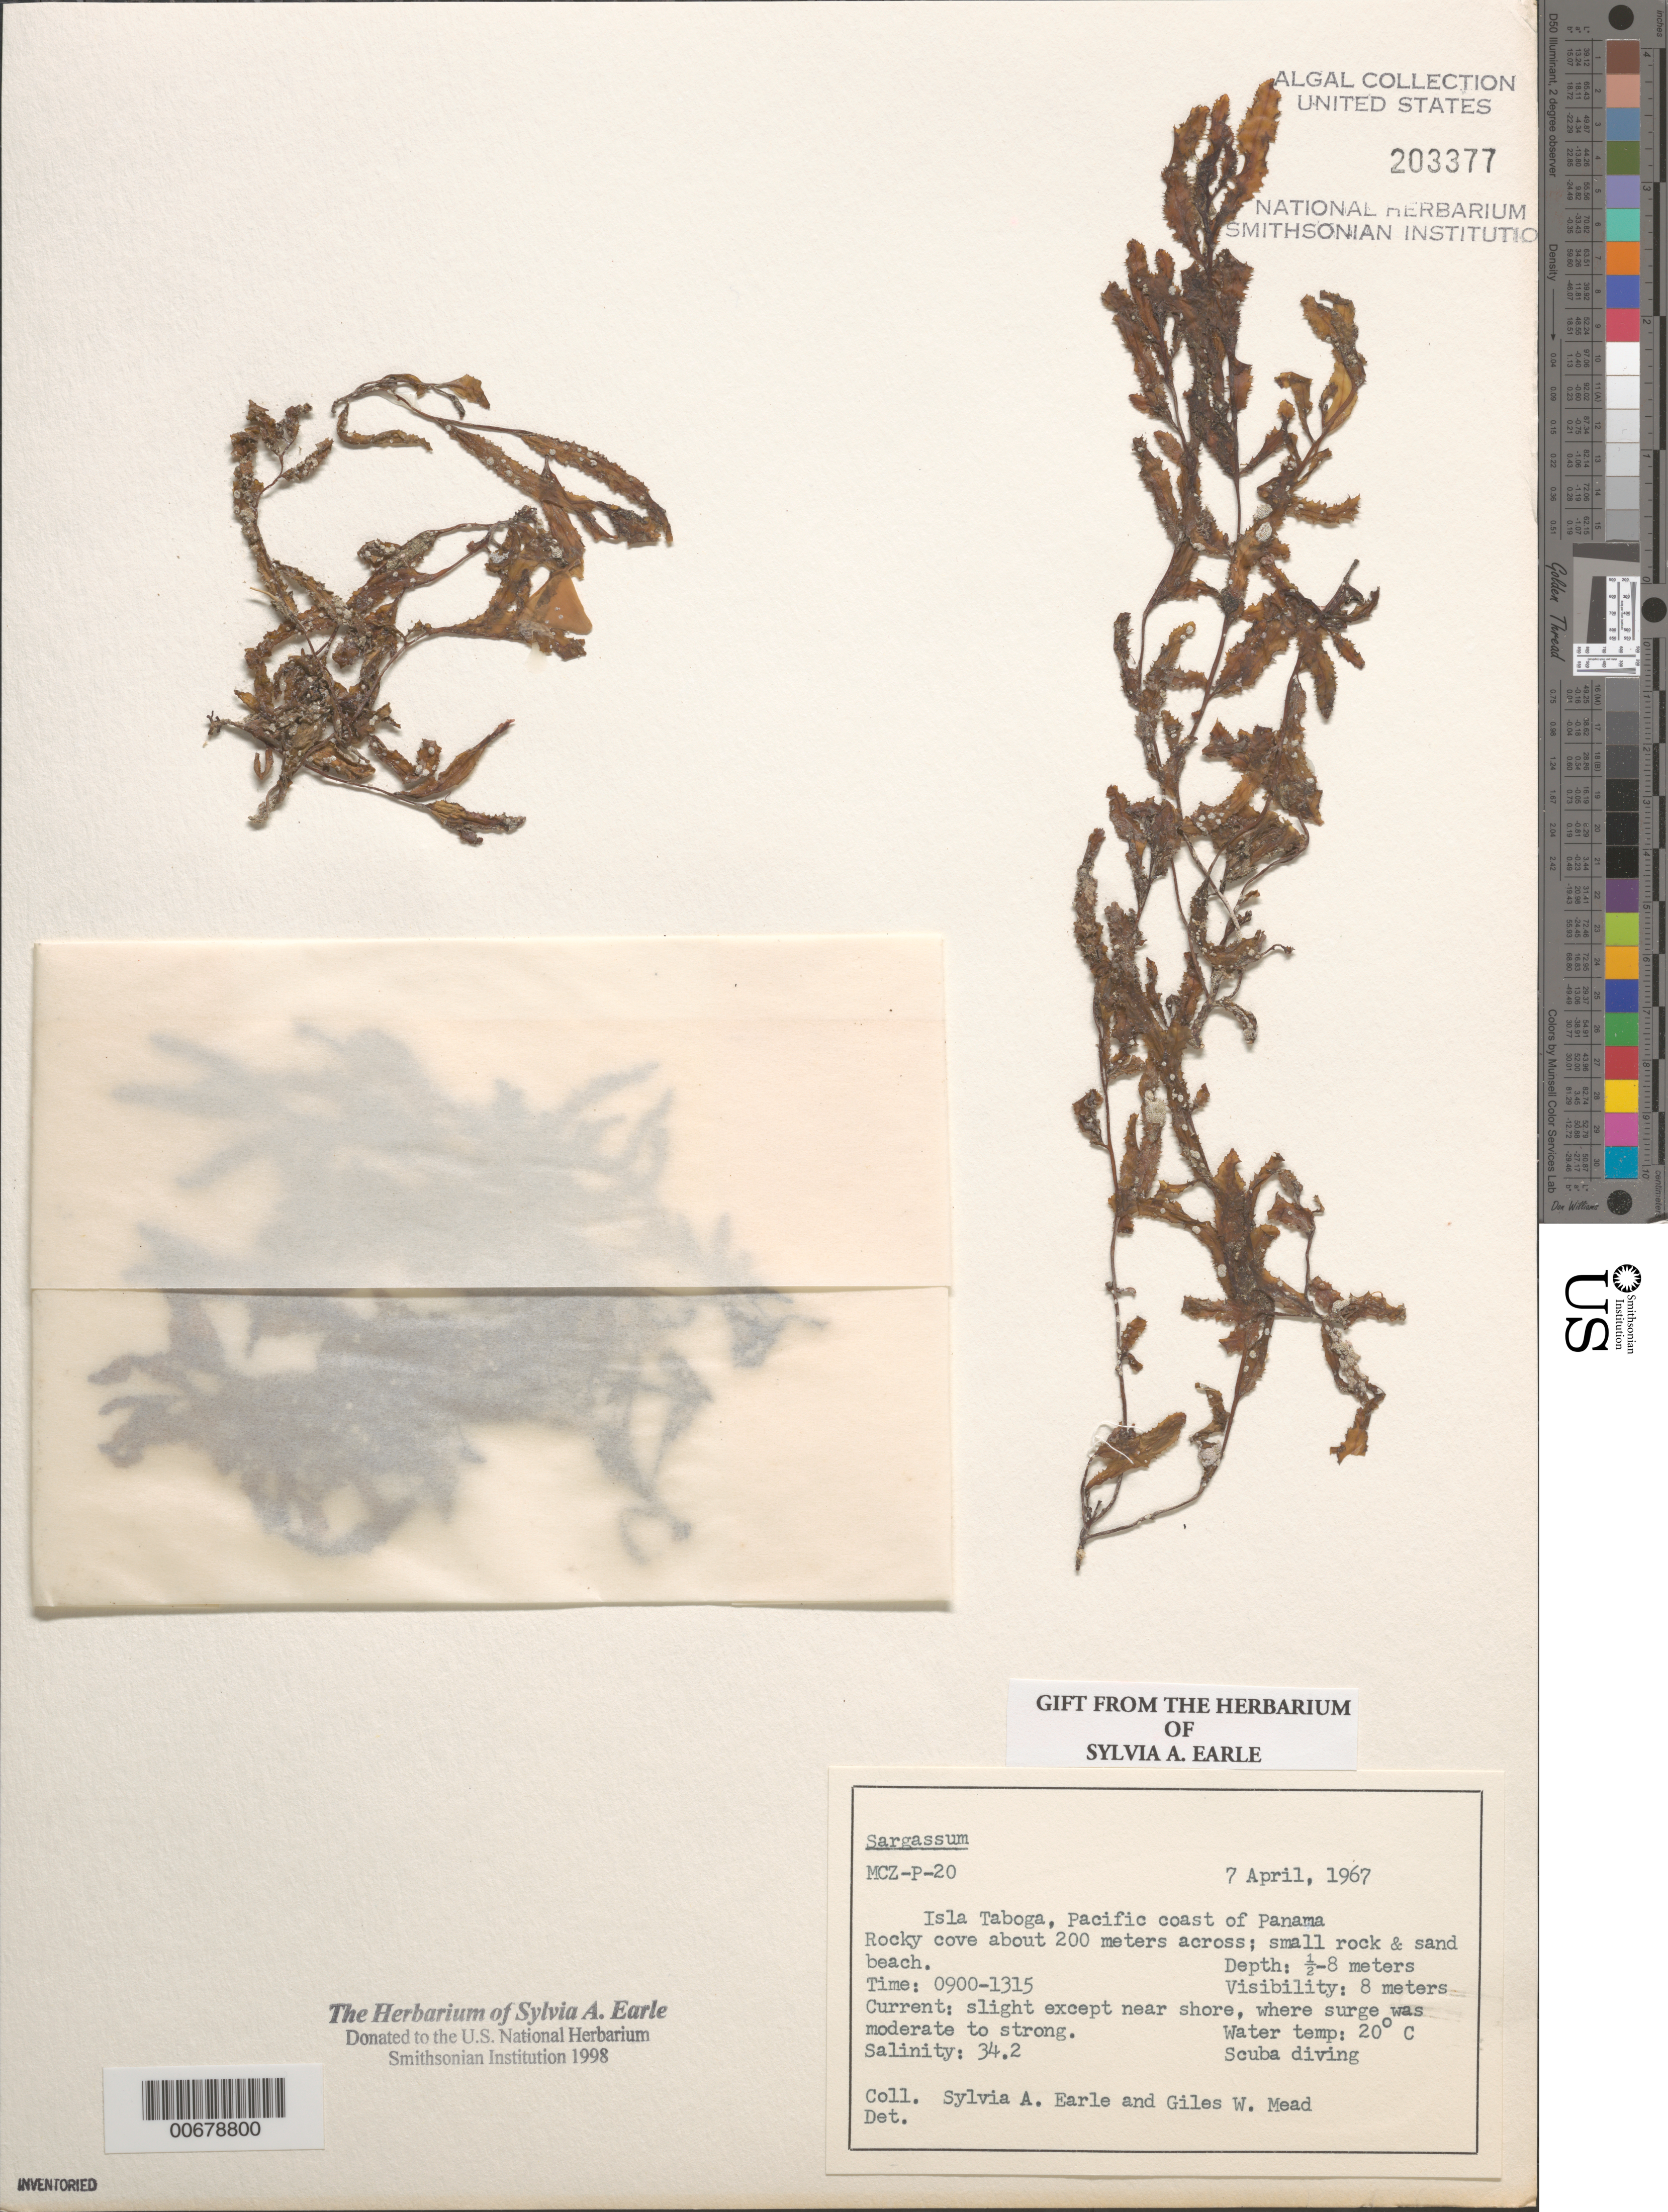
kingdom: Chromista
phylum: Ochrophyta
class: Phaeophyceae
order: Fucales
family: Sargassaceae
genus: Sargassum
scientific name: Sargassum sp.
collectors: S. A. Earle & G. W. Mead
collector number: MCZ-P-20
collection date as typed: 07 Apr 1967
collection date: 1967-04-07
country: Panama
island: Taboga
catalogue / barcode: US 203377